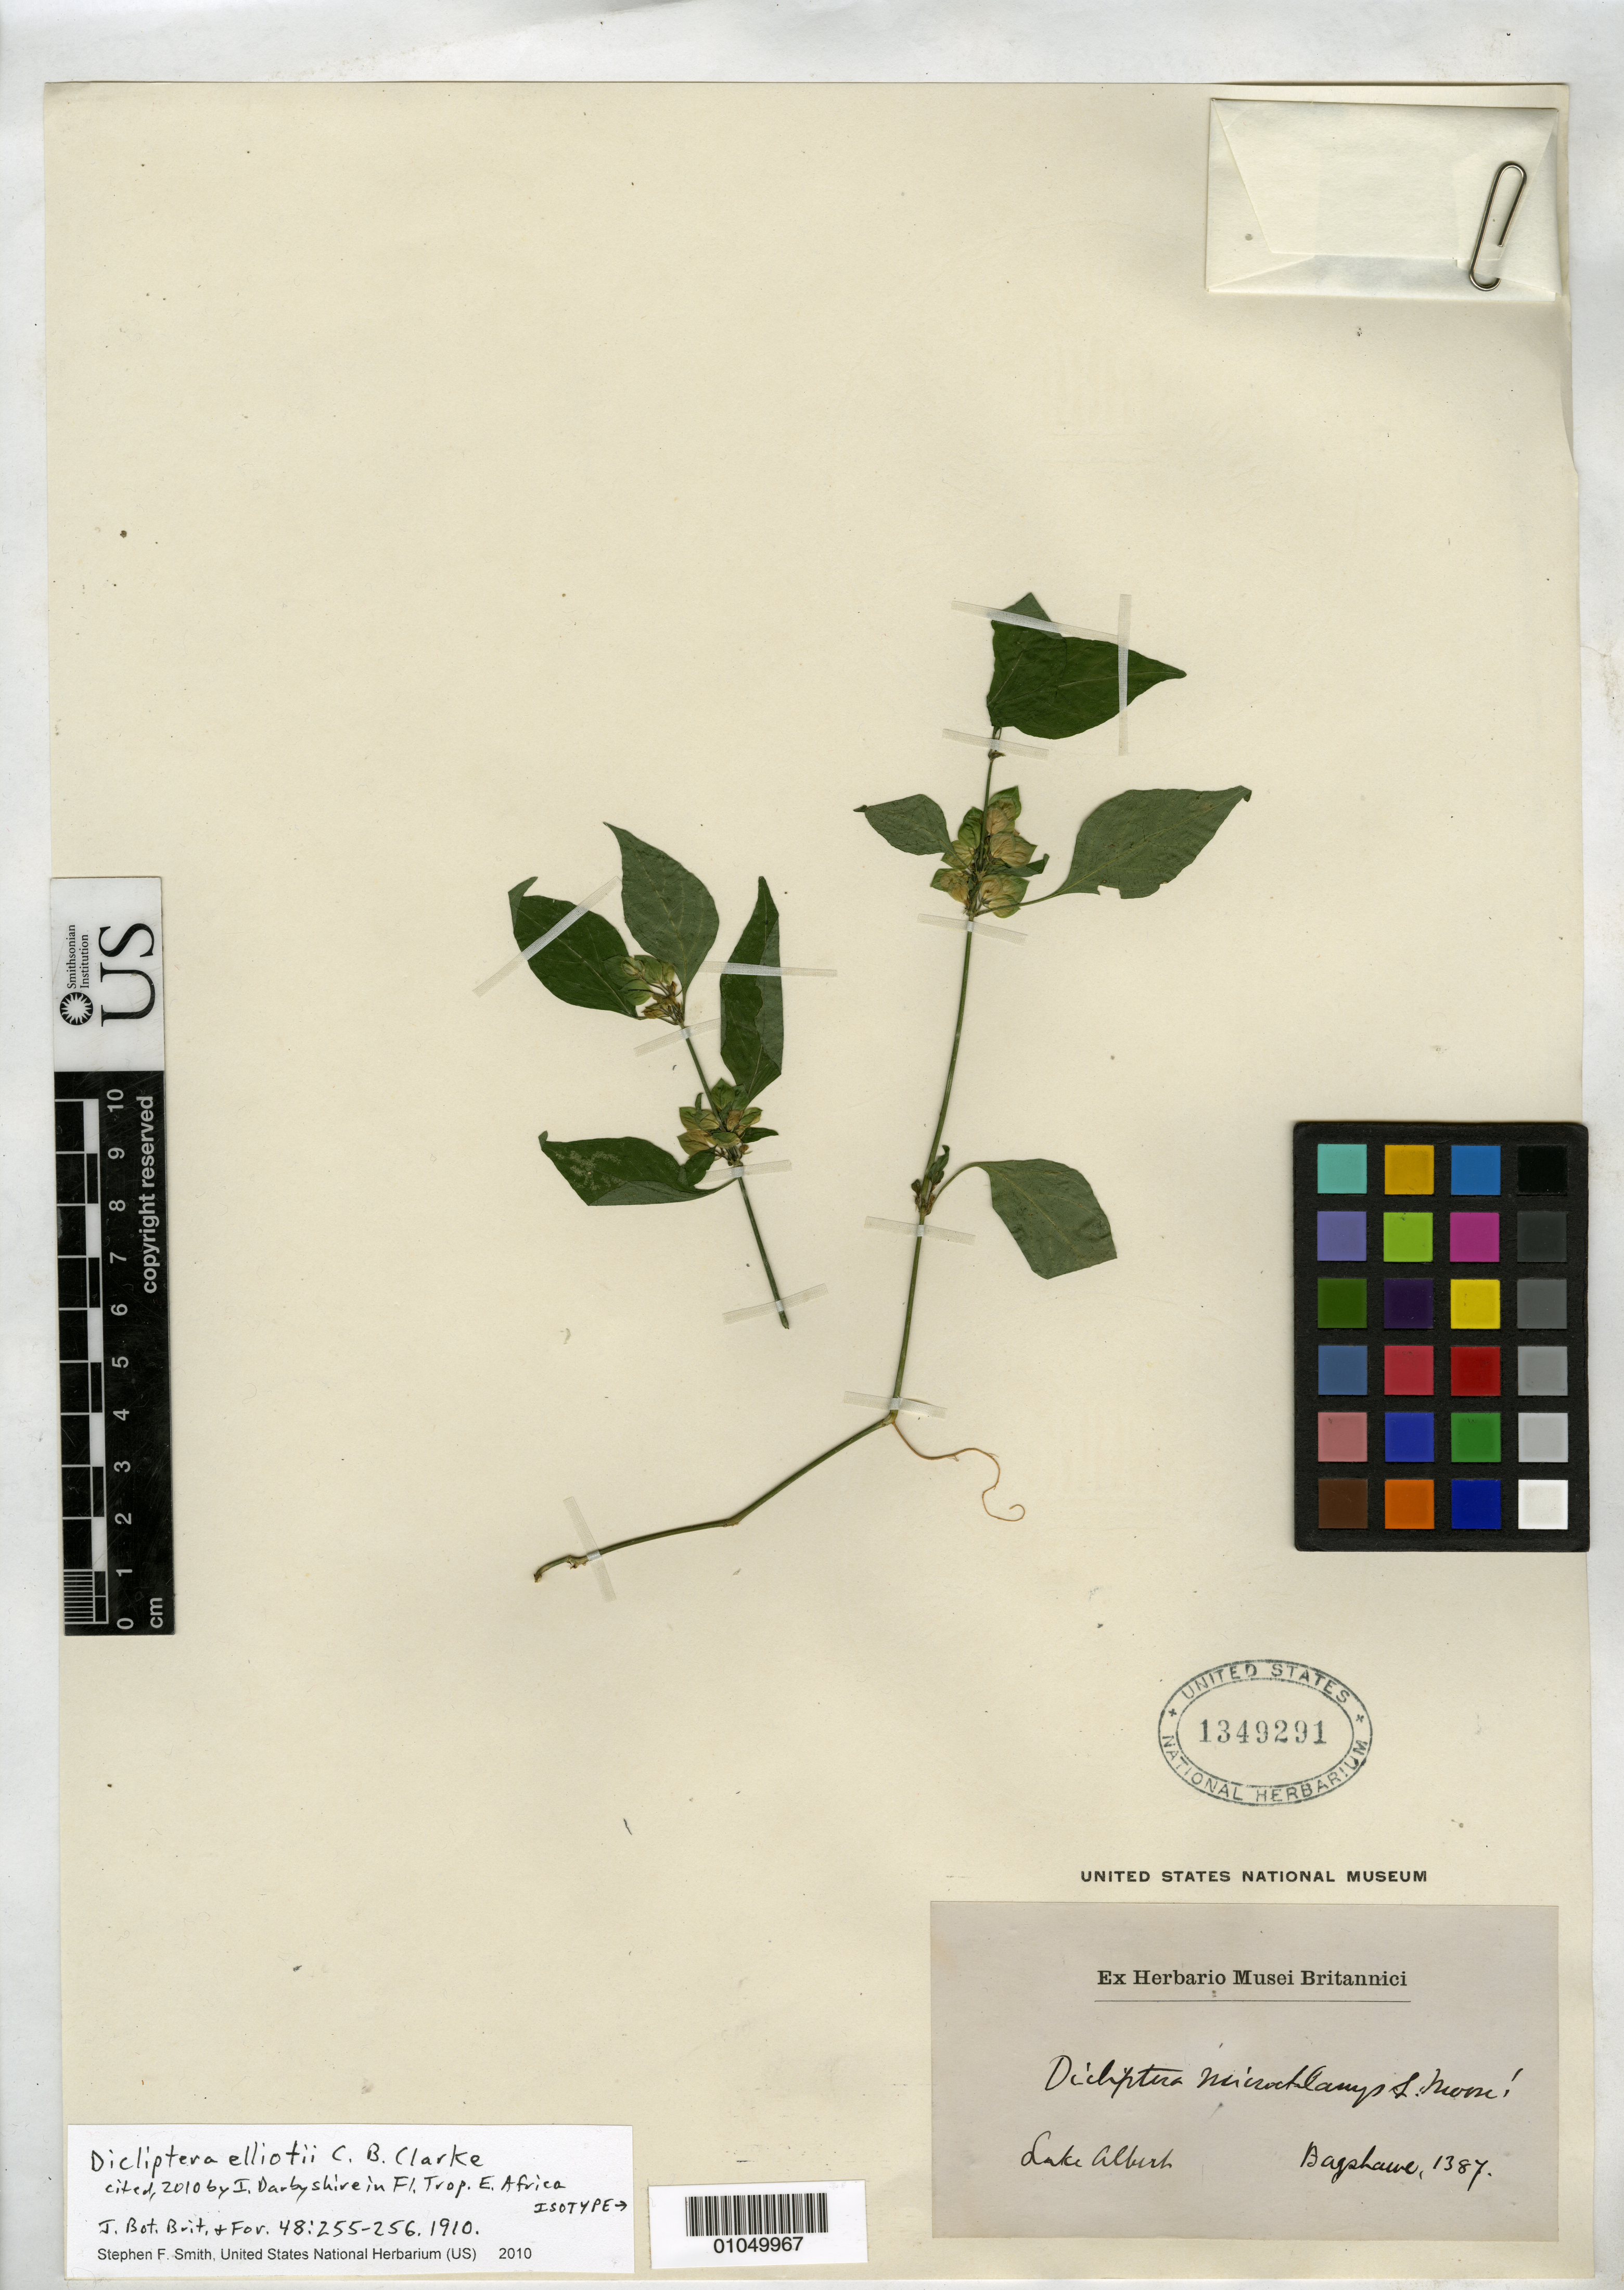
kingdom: Plantae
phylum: Tracheophyta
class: Magnoliopsida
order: Lamiales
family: Acanthaceae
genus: Dicliptera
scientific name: Dicliptera microchlamys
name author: S. Moore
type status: Isotype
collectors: A. Bagshawe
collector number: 1387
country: Uganda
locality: Lake Albert.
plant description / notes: Currently accepted name as cited by I. Darbyshire in Fl. Trop. E. Africa (2010).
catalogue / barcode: US 1349291